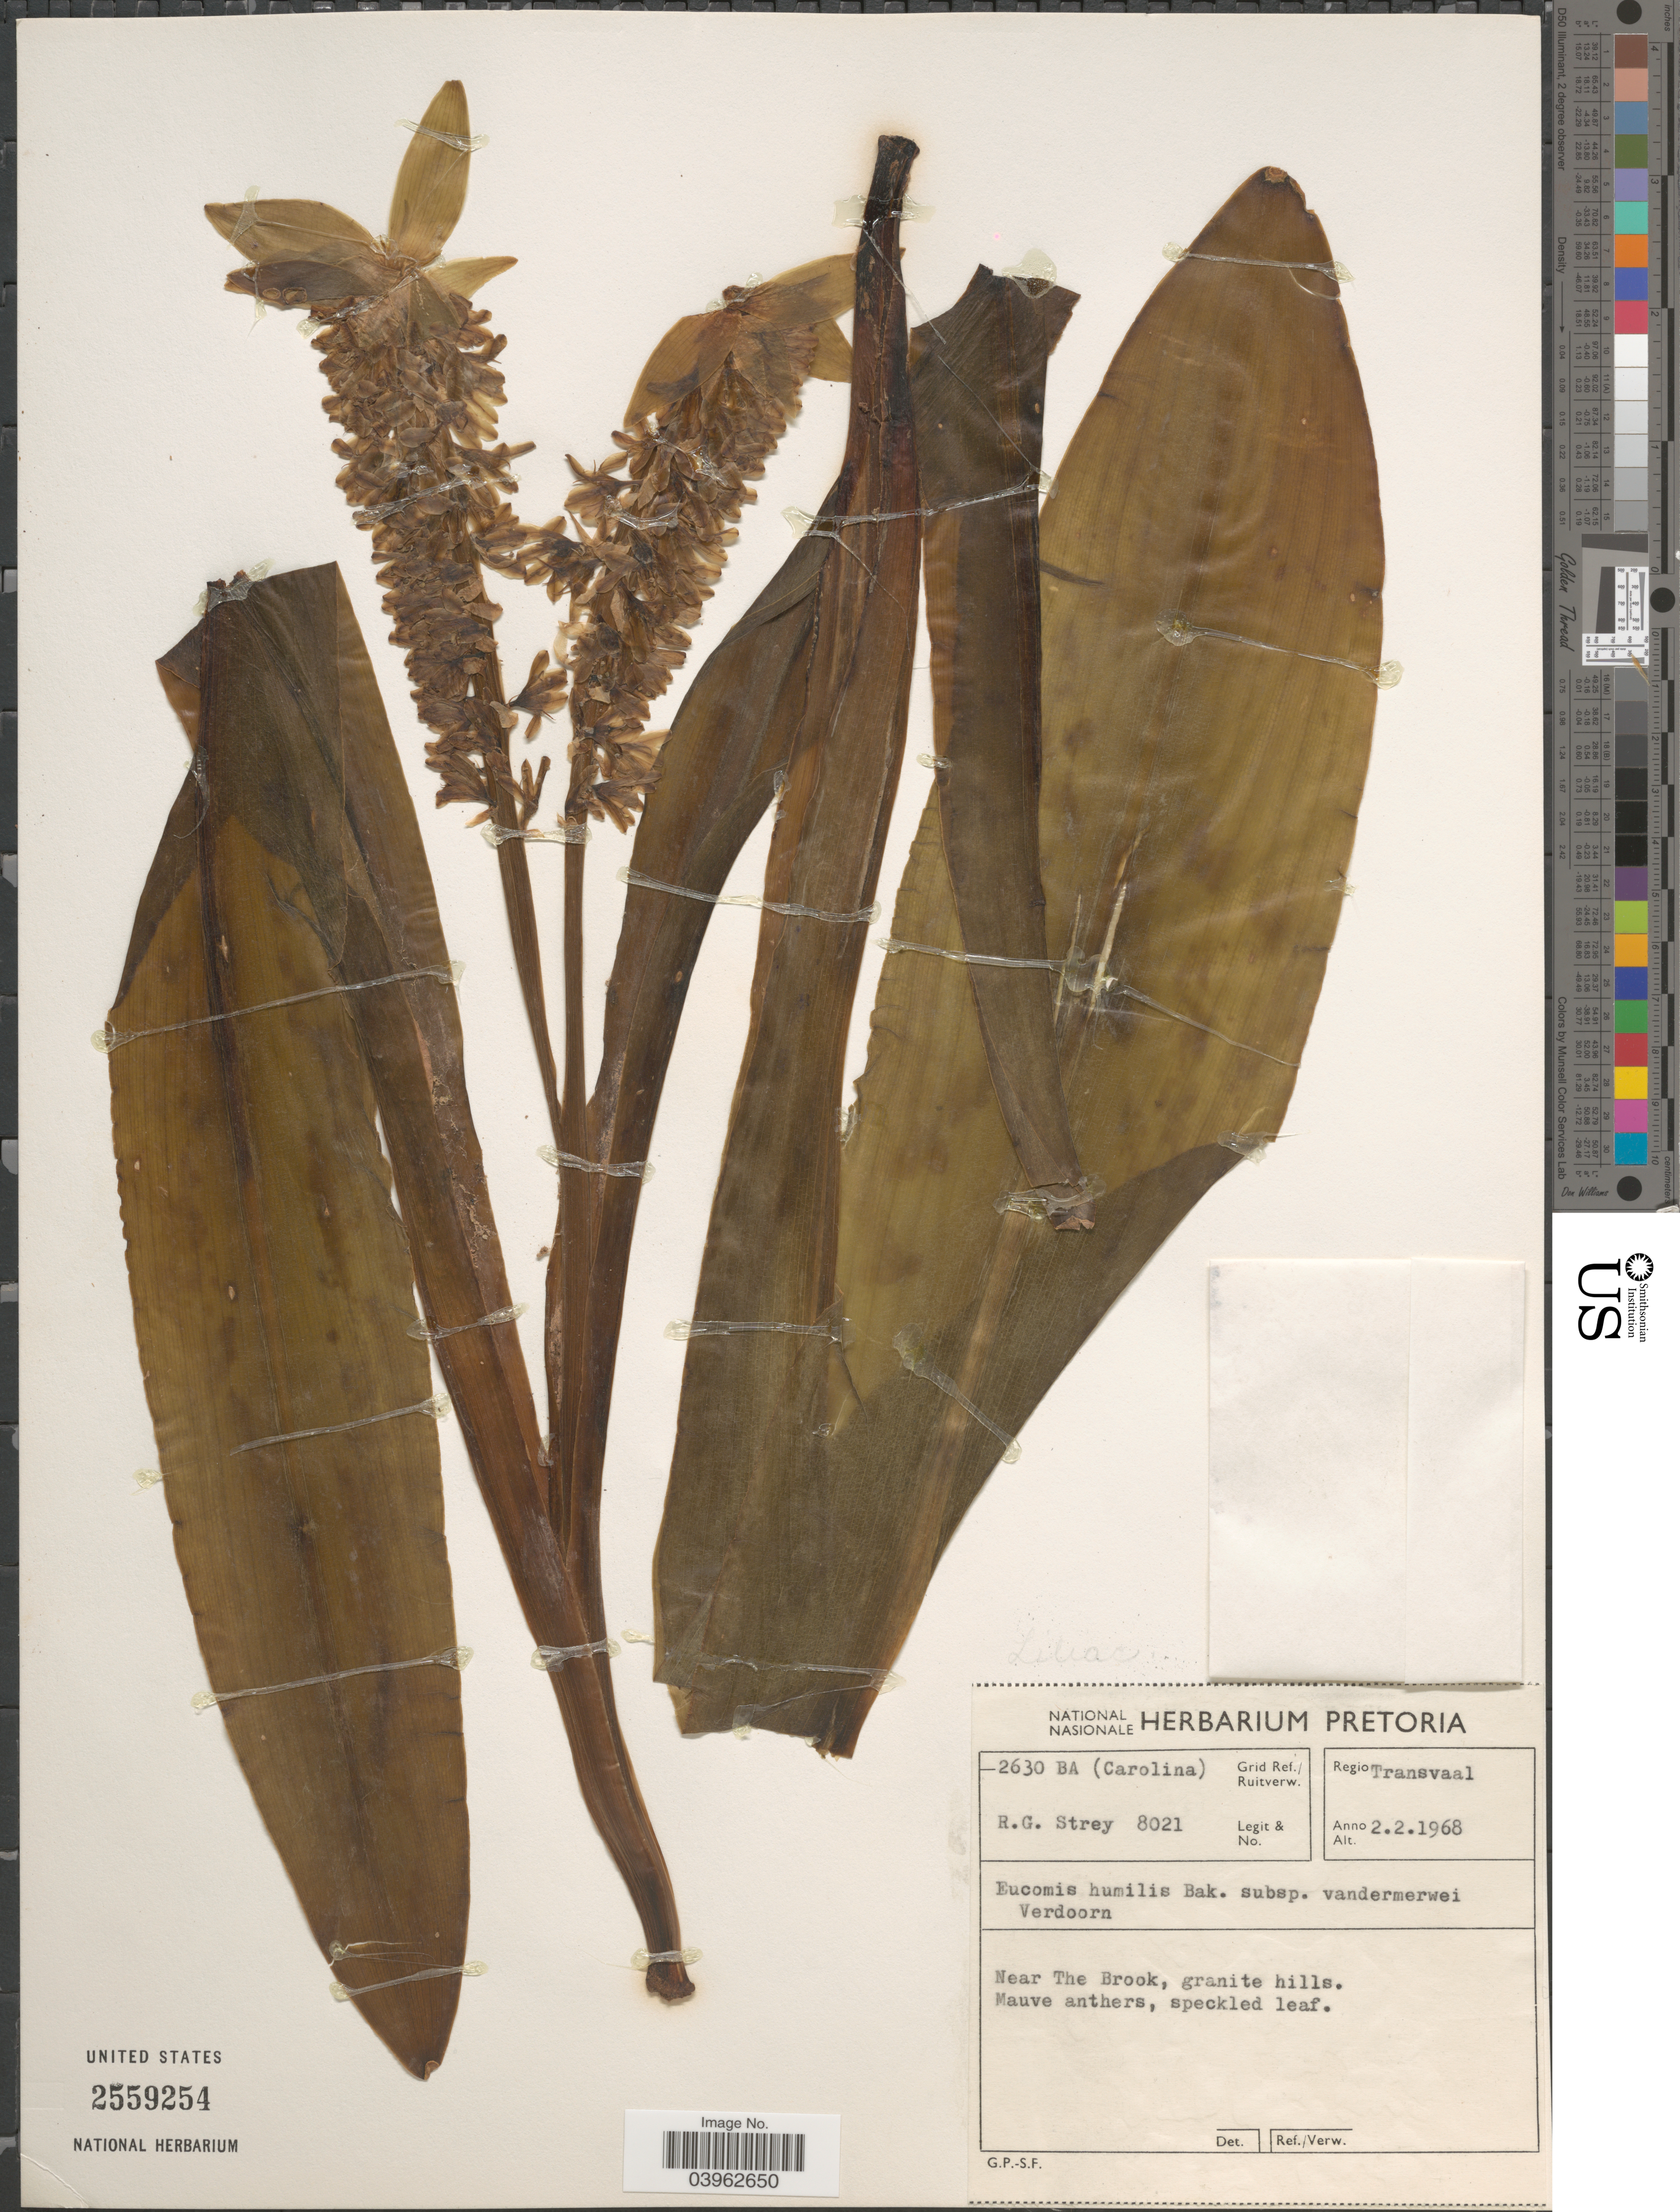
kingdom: Plantae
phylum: Tracheophyta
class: Liliopsida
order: Asparagales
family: Asparagaceae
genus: Eucomis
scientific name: Eucomis humilis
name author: Baker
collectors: R. G. Strey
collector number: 8021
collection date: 1968-02-02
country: South Africa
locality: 2630 BA (Carolina) Grid Ref./ Ruitverw. Regio Transvaal. Near The Brook, granite hills. Mauve anthers, speckled leaf.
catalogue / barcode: US 2559254